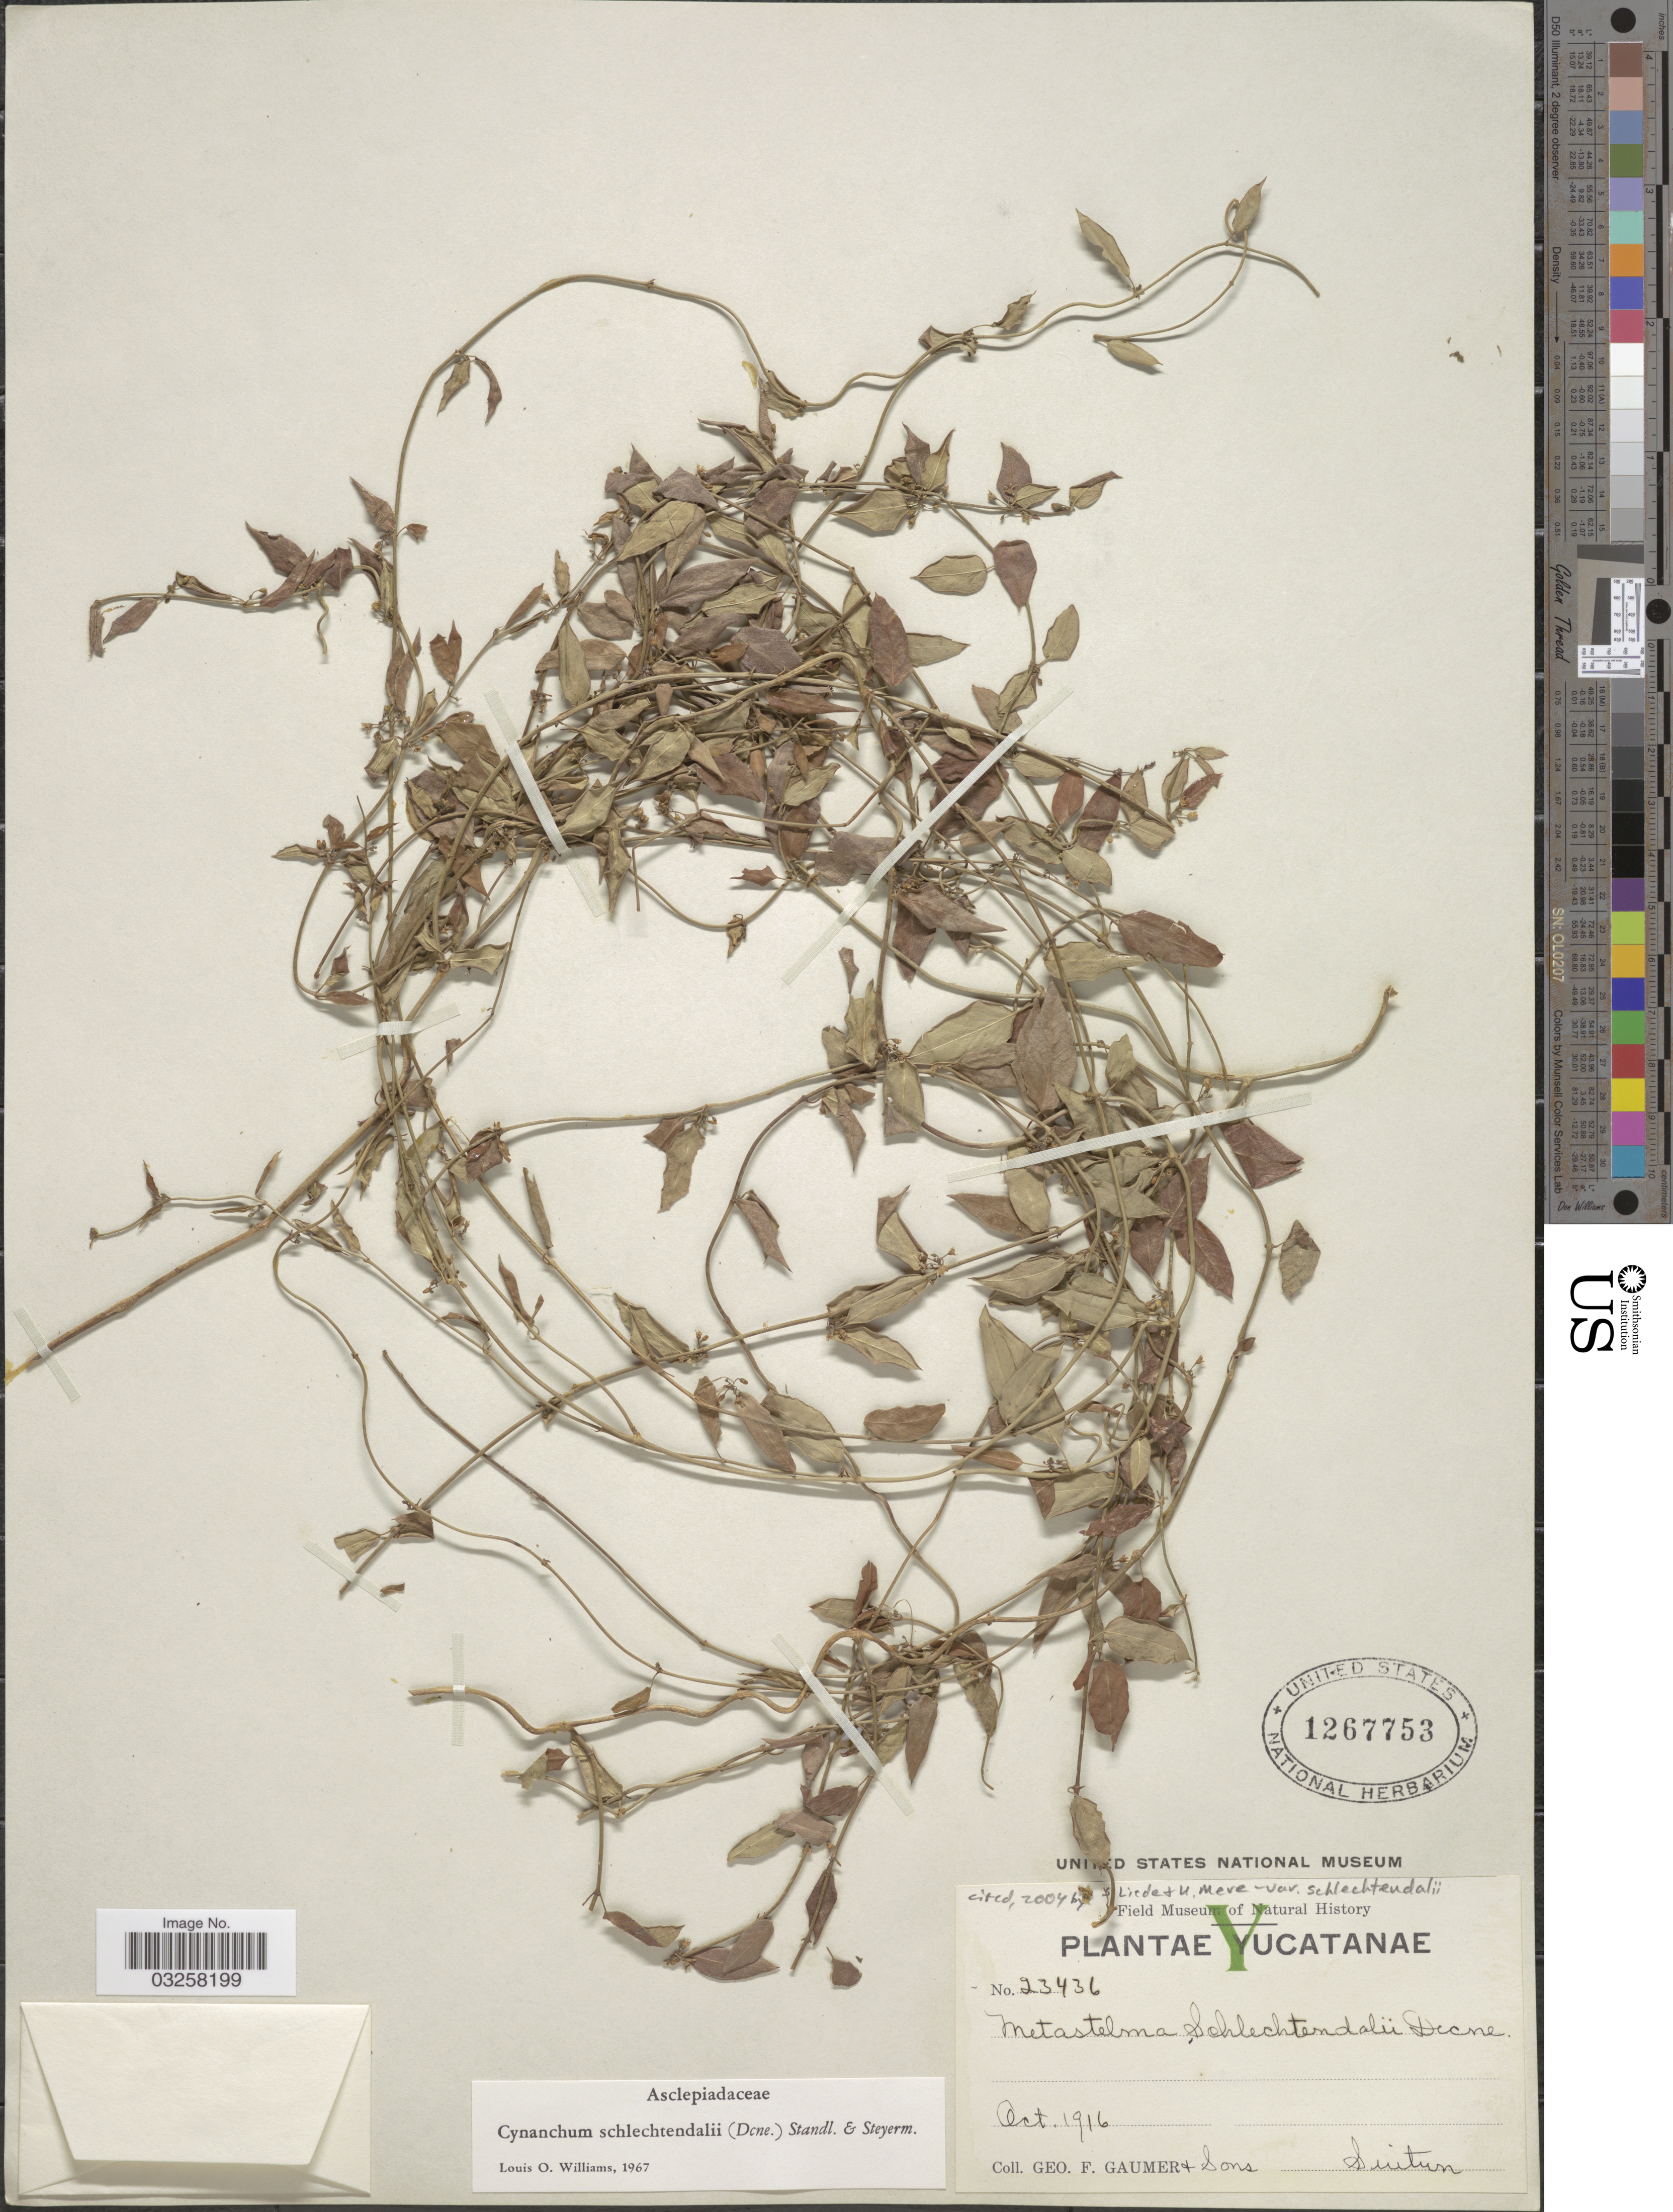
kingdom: Plantae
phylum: Tracheophyta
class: Magnoliopsida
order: Gentianales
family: Apocynaceae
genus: Metastelma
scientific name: Metastelma schlechtendalii var. schlechtendalii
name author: Decne.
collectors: G. F. Gaumer & Sons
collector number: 23436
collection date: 1916-10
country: Mexico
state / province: Yucatán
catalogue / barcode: US 1267753